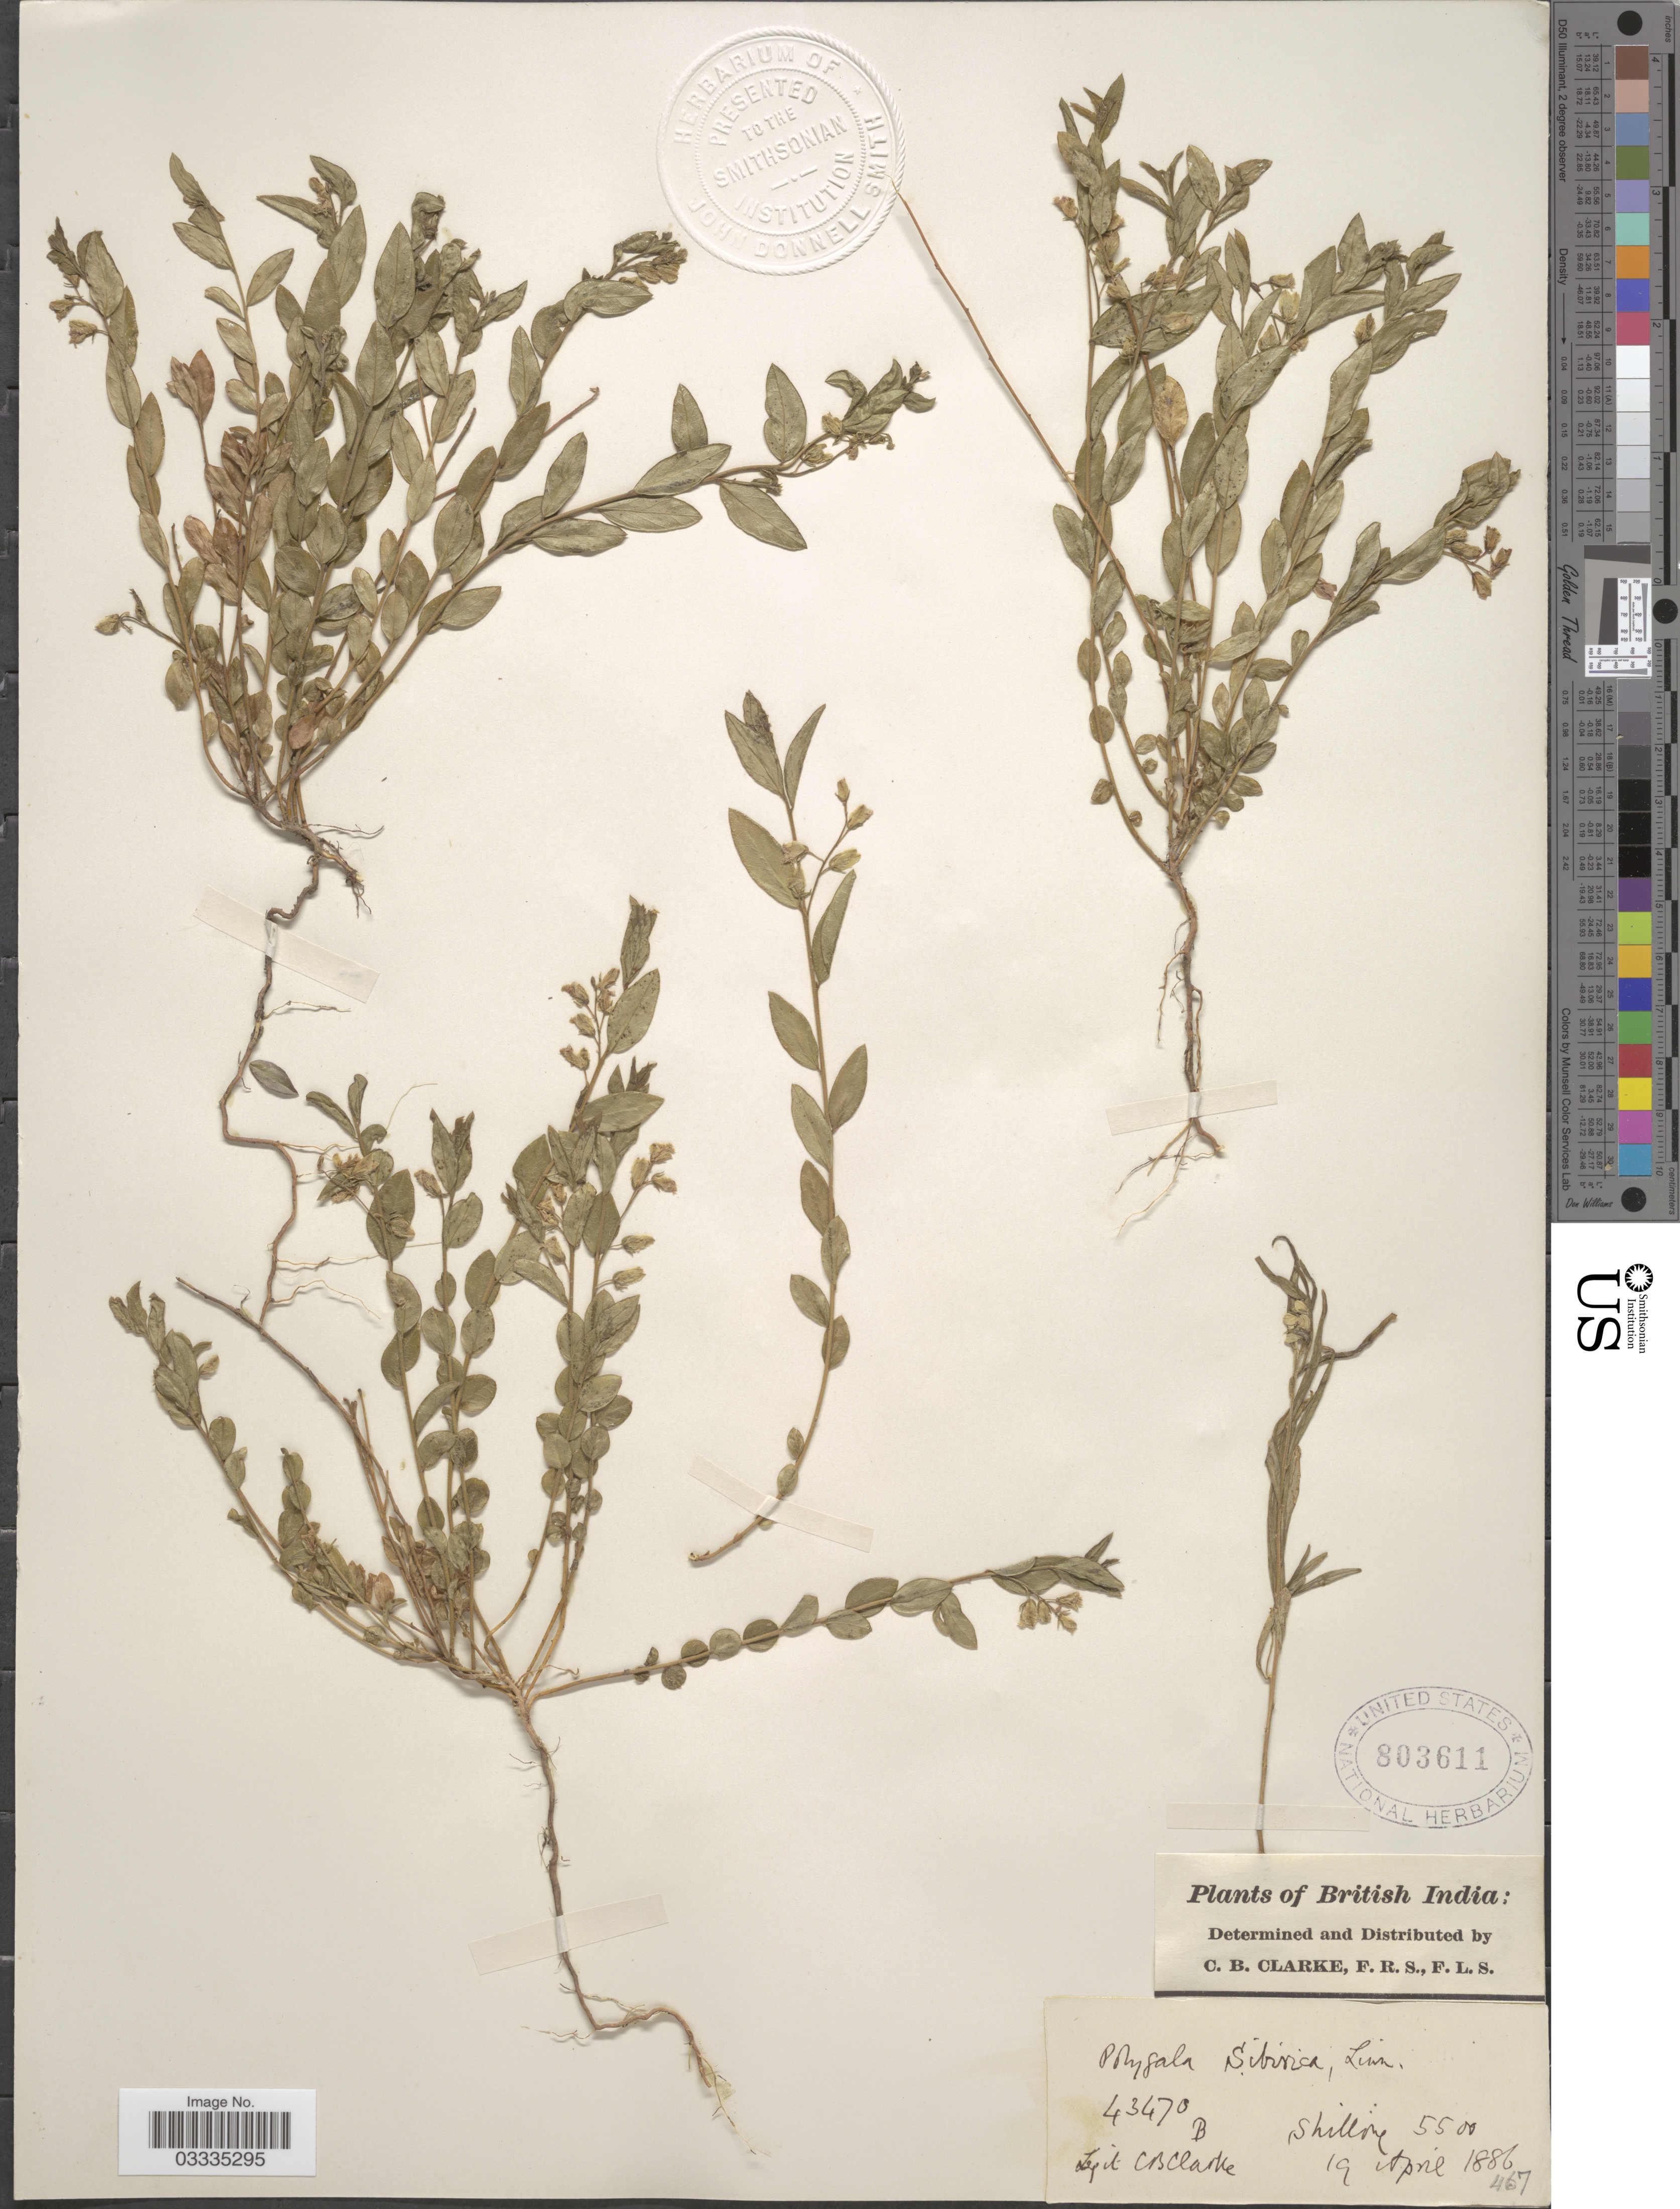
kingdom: Plantae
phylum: Tracheophyta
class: Magnoliopsida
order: Fabales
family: Polygalaceae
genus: Polygala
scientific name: Polygala sibirica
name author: L.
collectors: C. B. Clarke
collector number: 43475B*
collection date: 1886-04-19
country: India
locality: British India. Shillong.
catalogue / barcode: US 803611